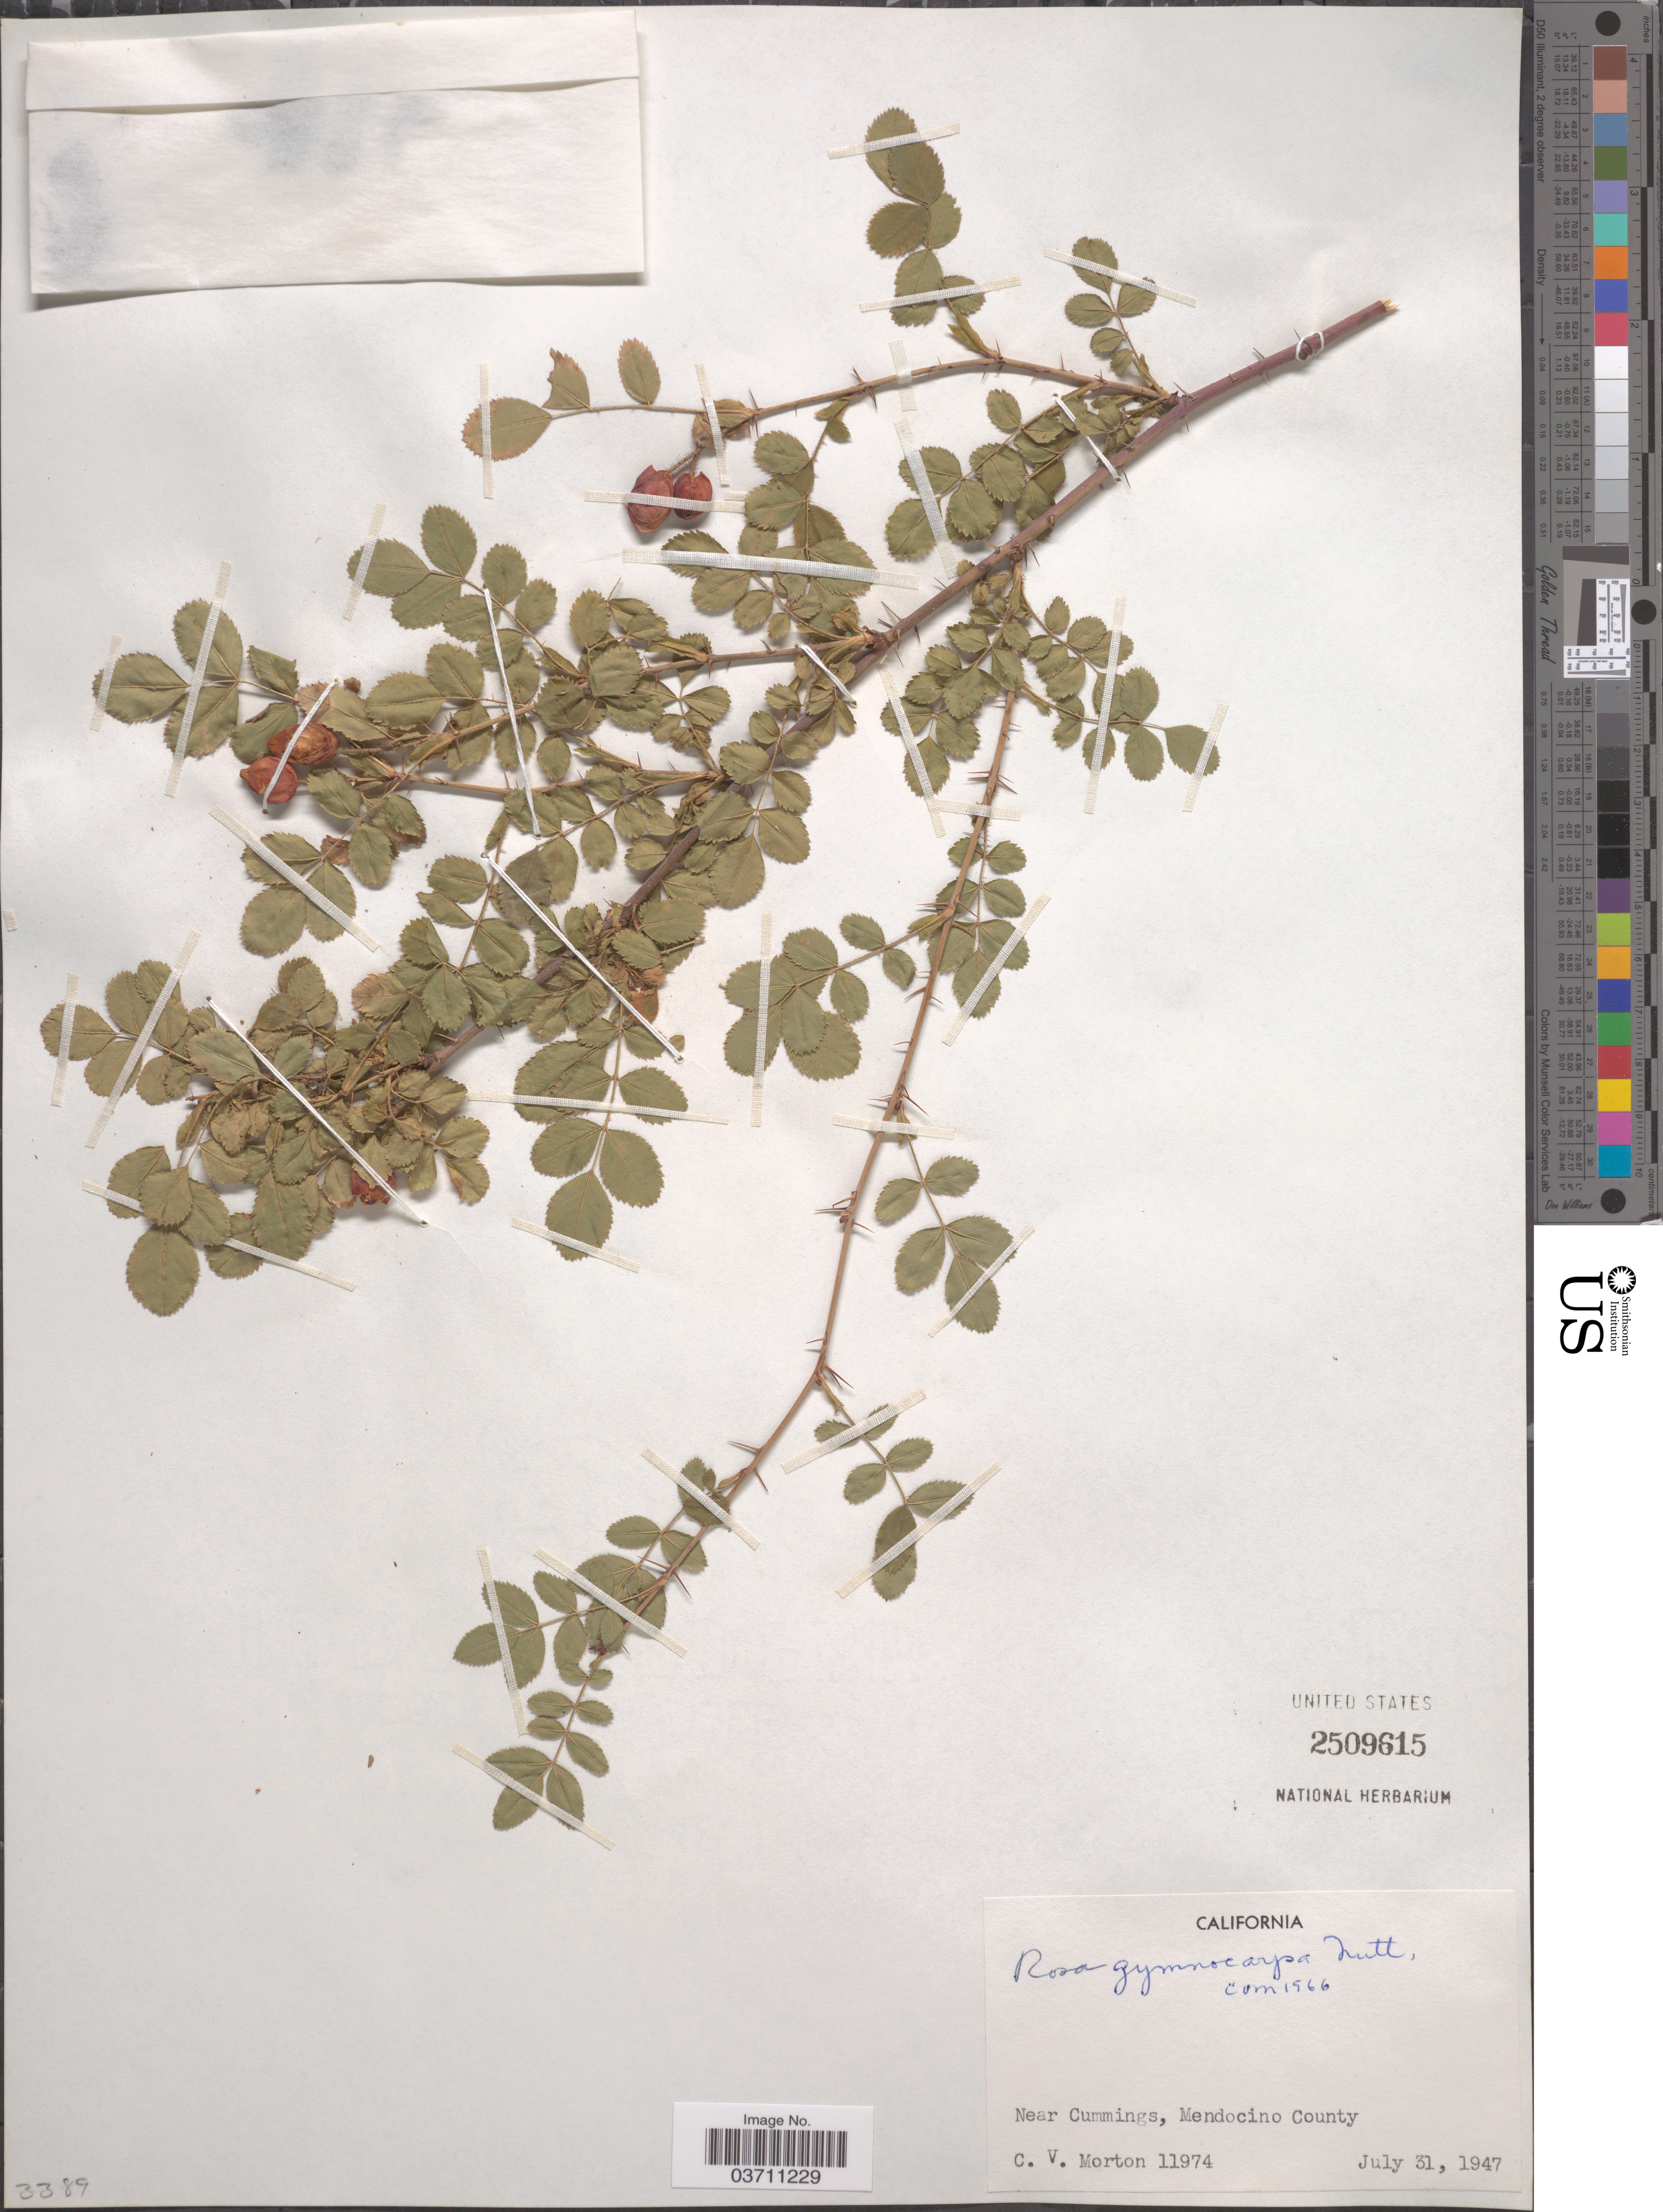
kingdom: Plantae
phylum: Tracheophyta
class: Magnoliopsida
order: Rosales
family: Rosaceae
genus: Rosa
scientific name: Rosa gymnocarpa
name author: Nutt.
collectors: C. V. Morton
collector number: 11974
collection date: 1947-07-31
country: United States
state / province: California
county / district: Mendocino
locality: Near Cummings, Mendocino County.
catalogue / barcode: US 2509615